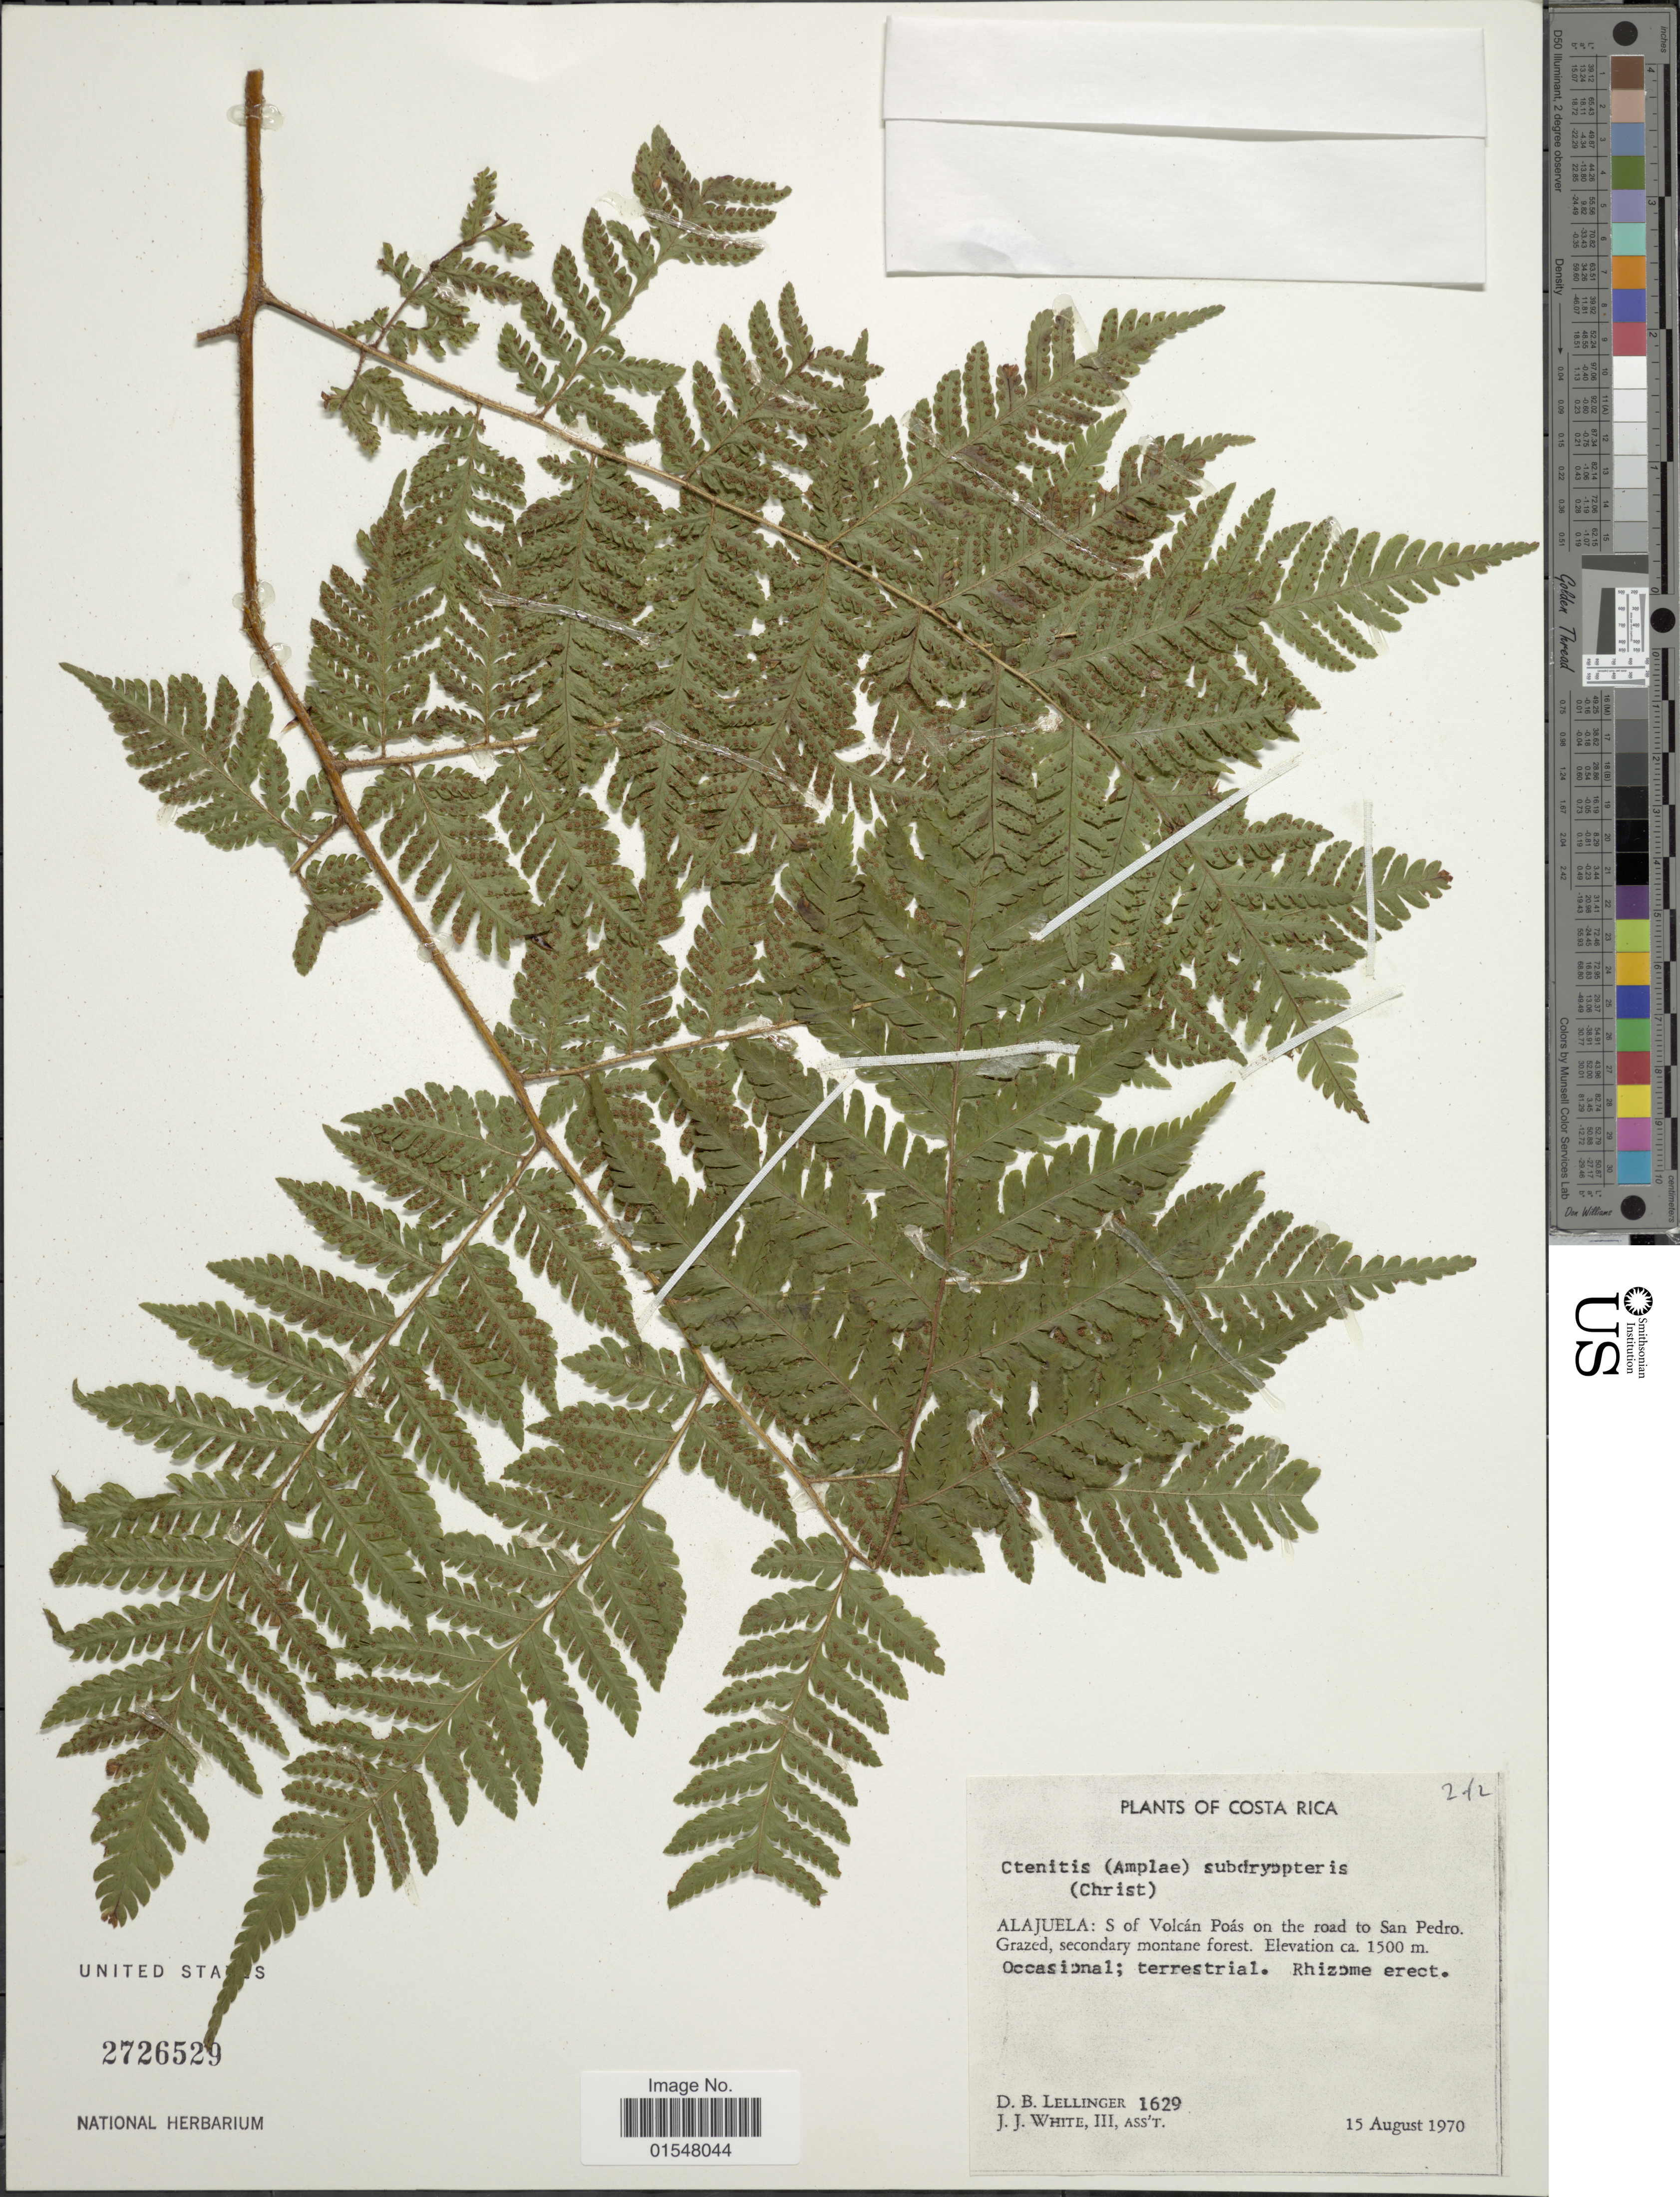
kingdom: Plantae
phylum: Tracheophyta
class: Polypodiopsida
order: Polypodiales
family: Dryopteridaceae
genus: Ctenitis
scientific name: Ctenitis subdryopteris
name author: (Christ) Lellinger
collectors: D. B. Lellinger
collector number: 1629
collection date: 1970-08-15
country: Costa Rica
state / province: Alajuela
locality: S of Volcán Poás on the road to San Pedro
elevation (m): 1500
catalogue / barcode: US 2726529